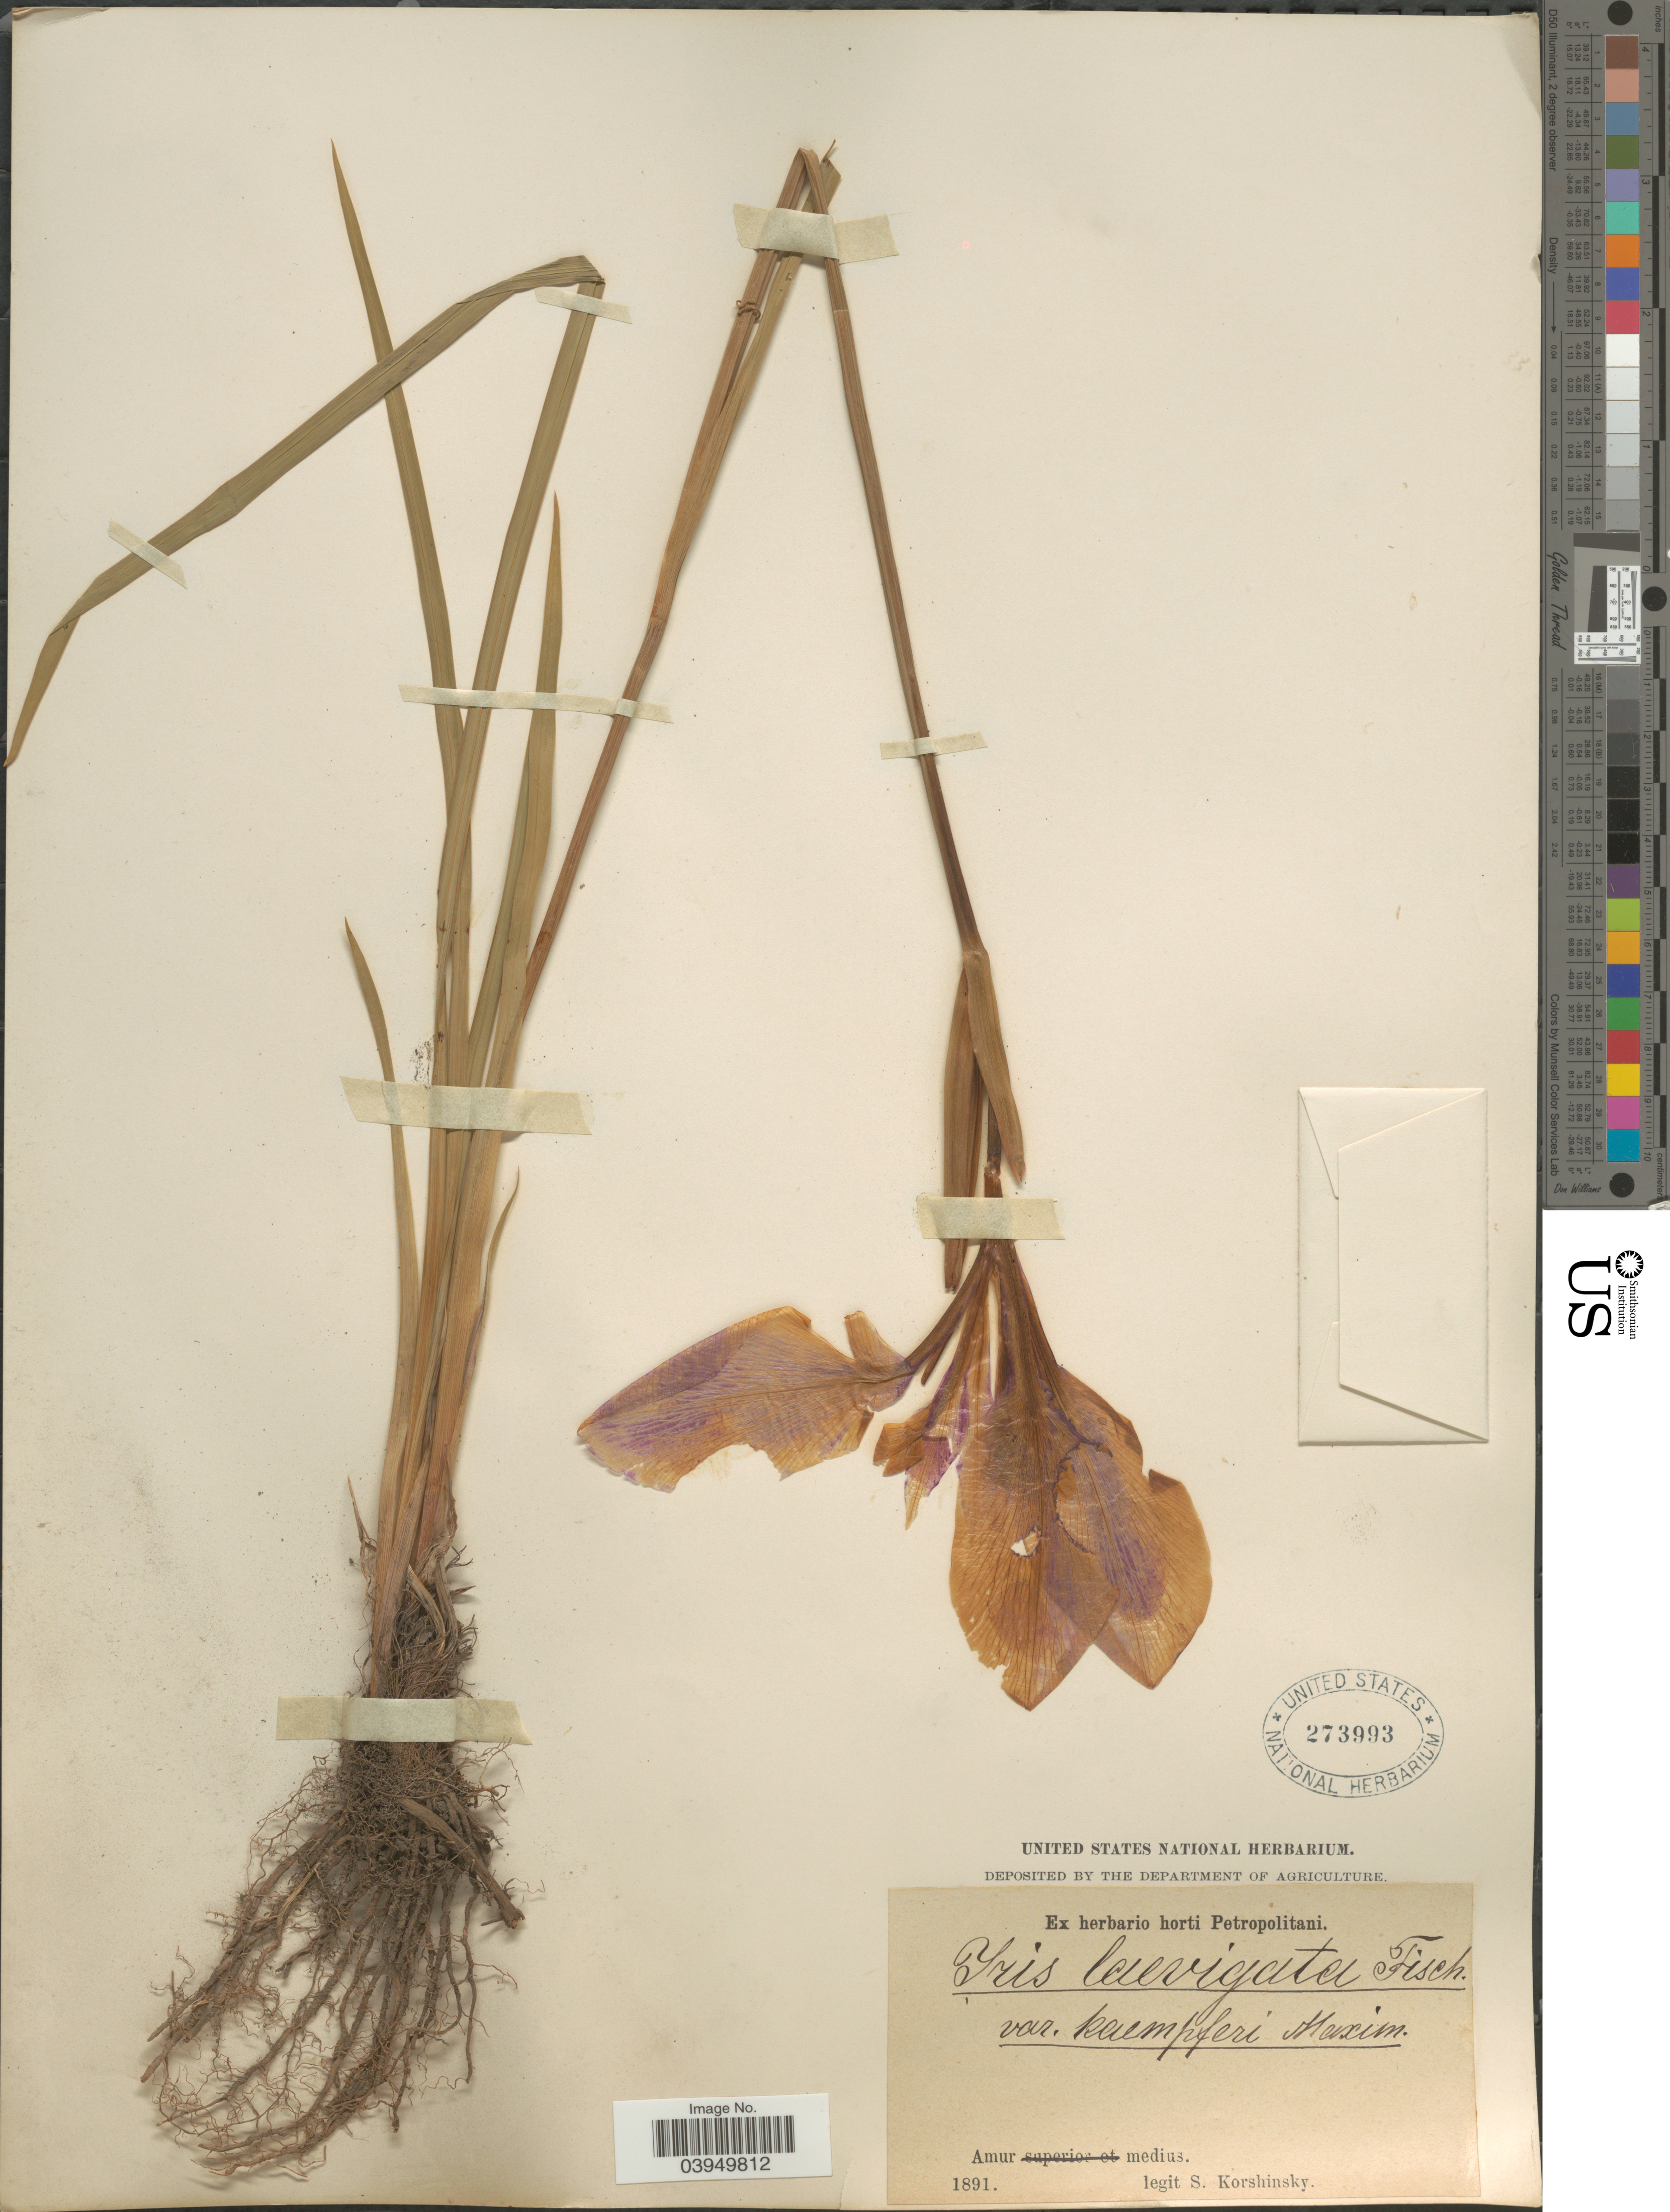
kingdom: Plantae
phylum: Tracheophyta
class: Liliopsida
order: Asparagales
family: Iridaceae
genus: Iris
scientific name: Iris laevigata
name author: Fisch.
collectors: S. I. Korshinsky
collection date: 1891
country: Russian Federation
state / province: Amur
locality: Amur medius.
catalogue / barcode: US 273993